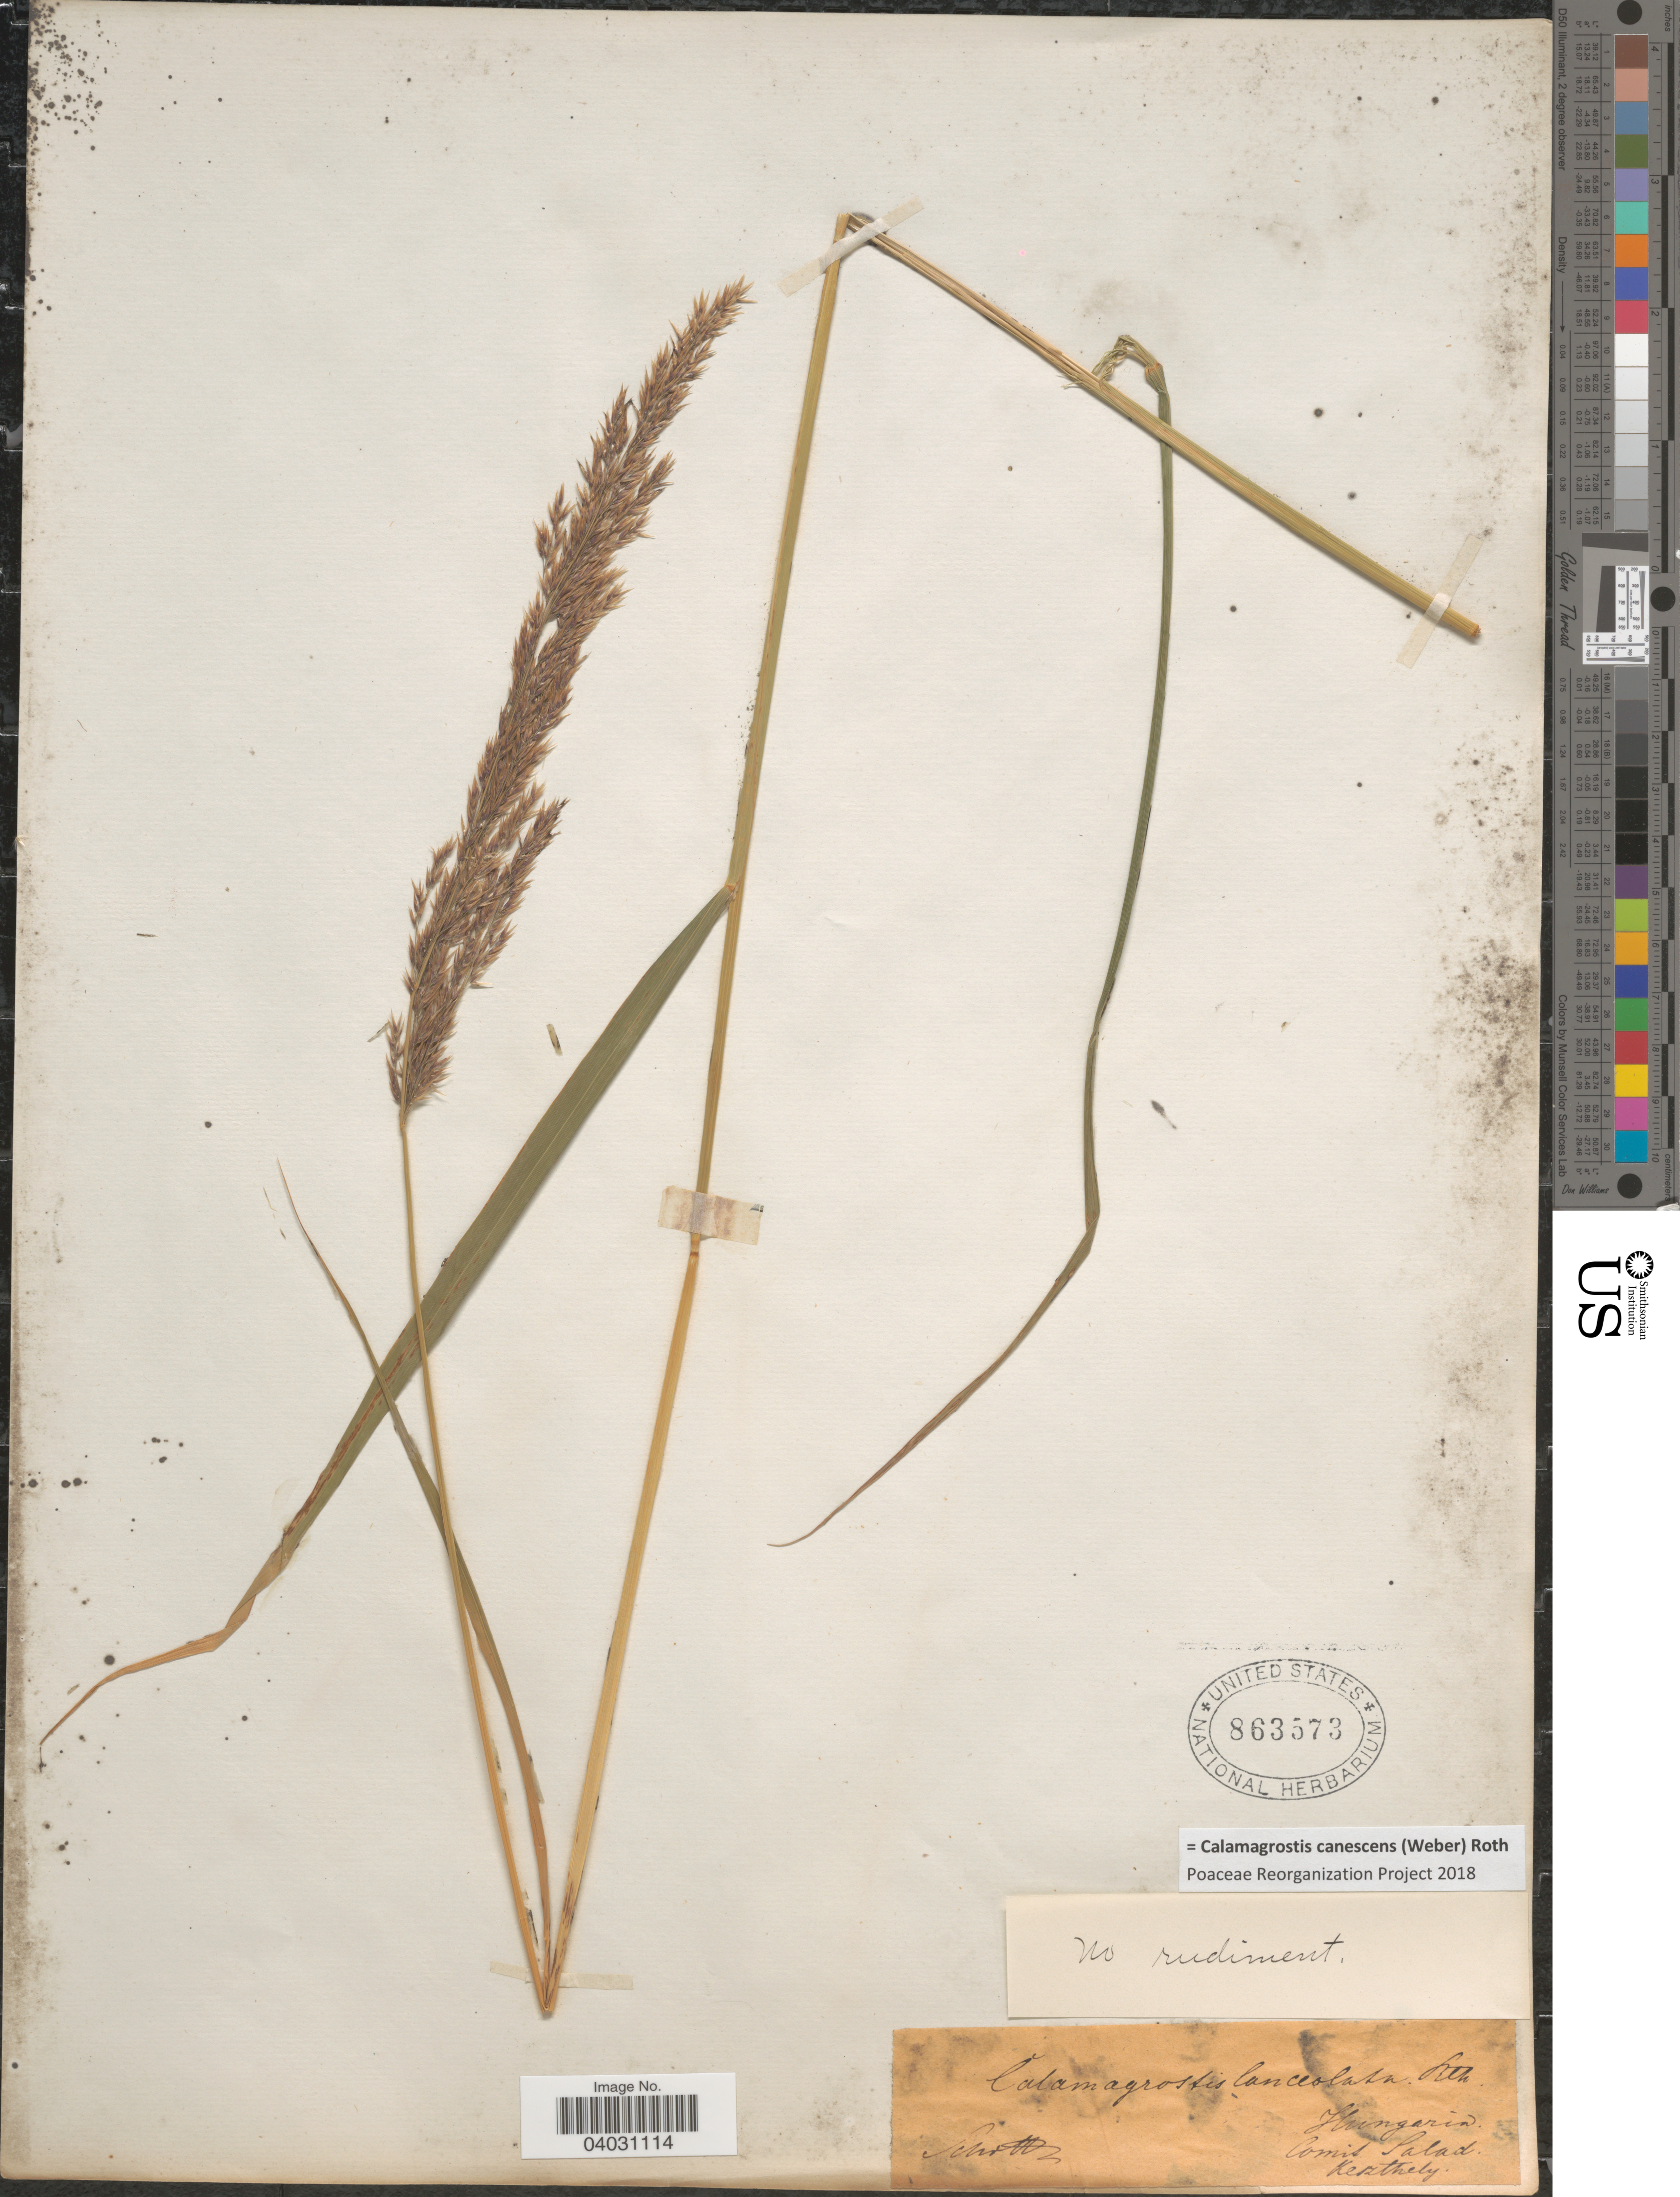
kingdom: Plantae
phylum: Tracheophyta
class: Liliopsida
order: Poales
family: Poaceae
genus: Calamagrostis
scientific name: Calamagrostis canescens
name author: (G.H. Weber) Roth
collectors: -. Schottz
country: Hungary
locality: Hungaria. Comit Salad. Kezthely.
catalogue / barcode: US 863573